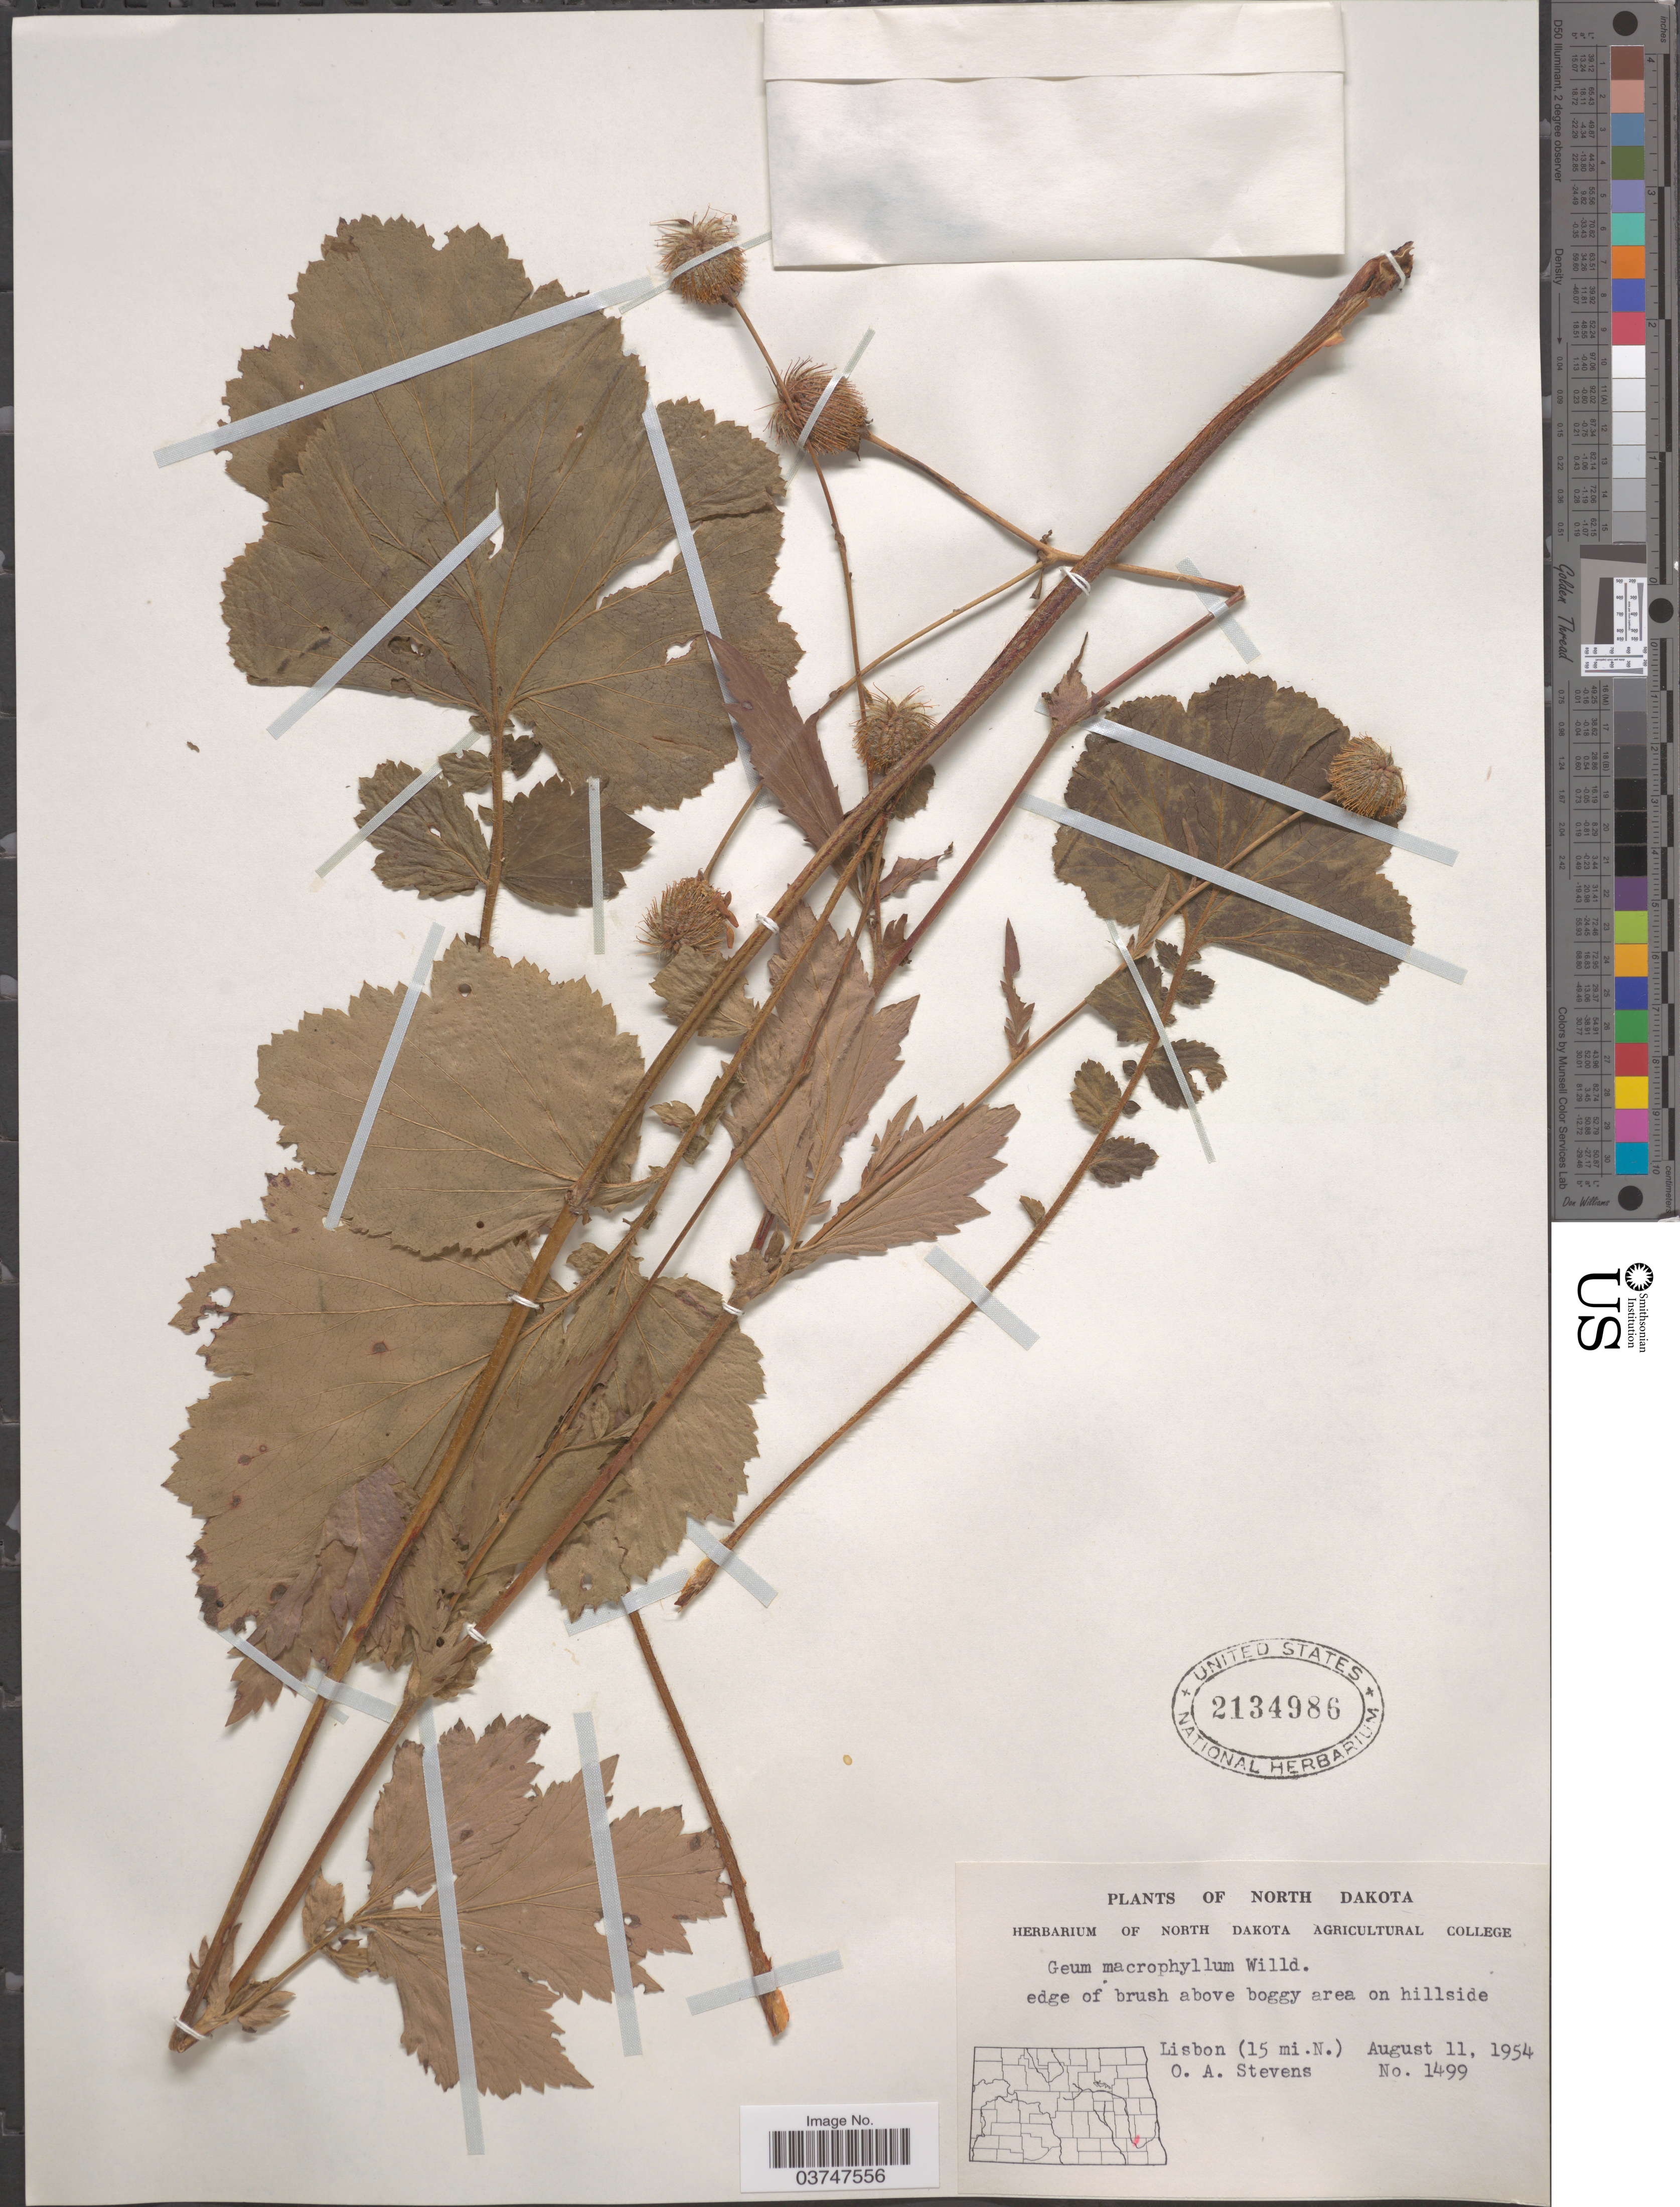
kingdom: Plantae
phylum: Tracheophyta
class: Magnoliopsida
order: Rosales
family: Rosaceae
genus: Geum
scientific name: Geum macrophyllum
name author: Willd.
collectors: O. A. Stevens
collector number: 1499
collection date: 1954-08-11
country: United States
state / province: North Dakota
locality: Edge of brush above boggy area on hillside Lisbon (15 mi. N.).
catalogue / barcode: US 2134986